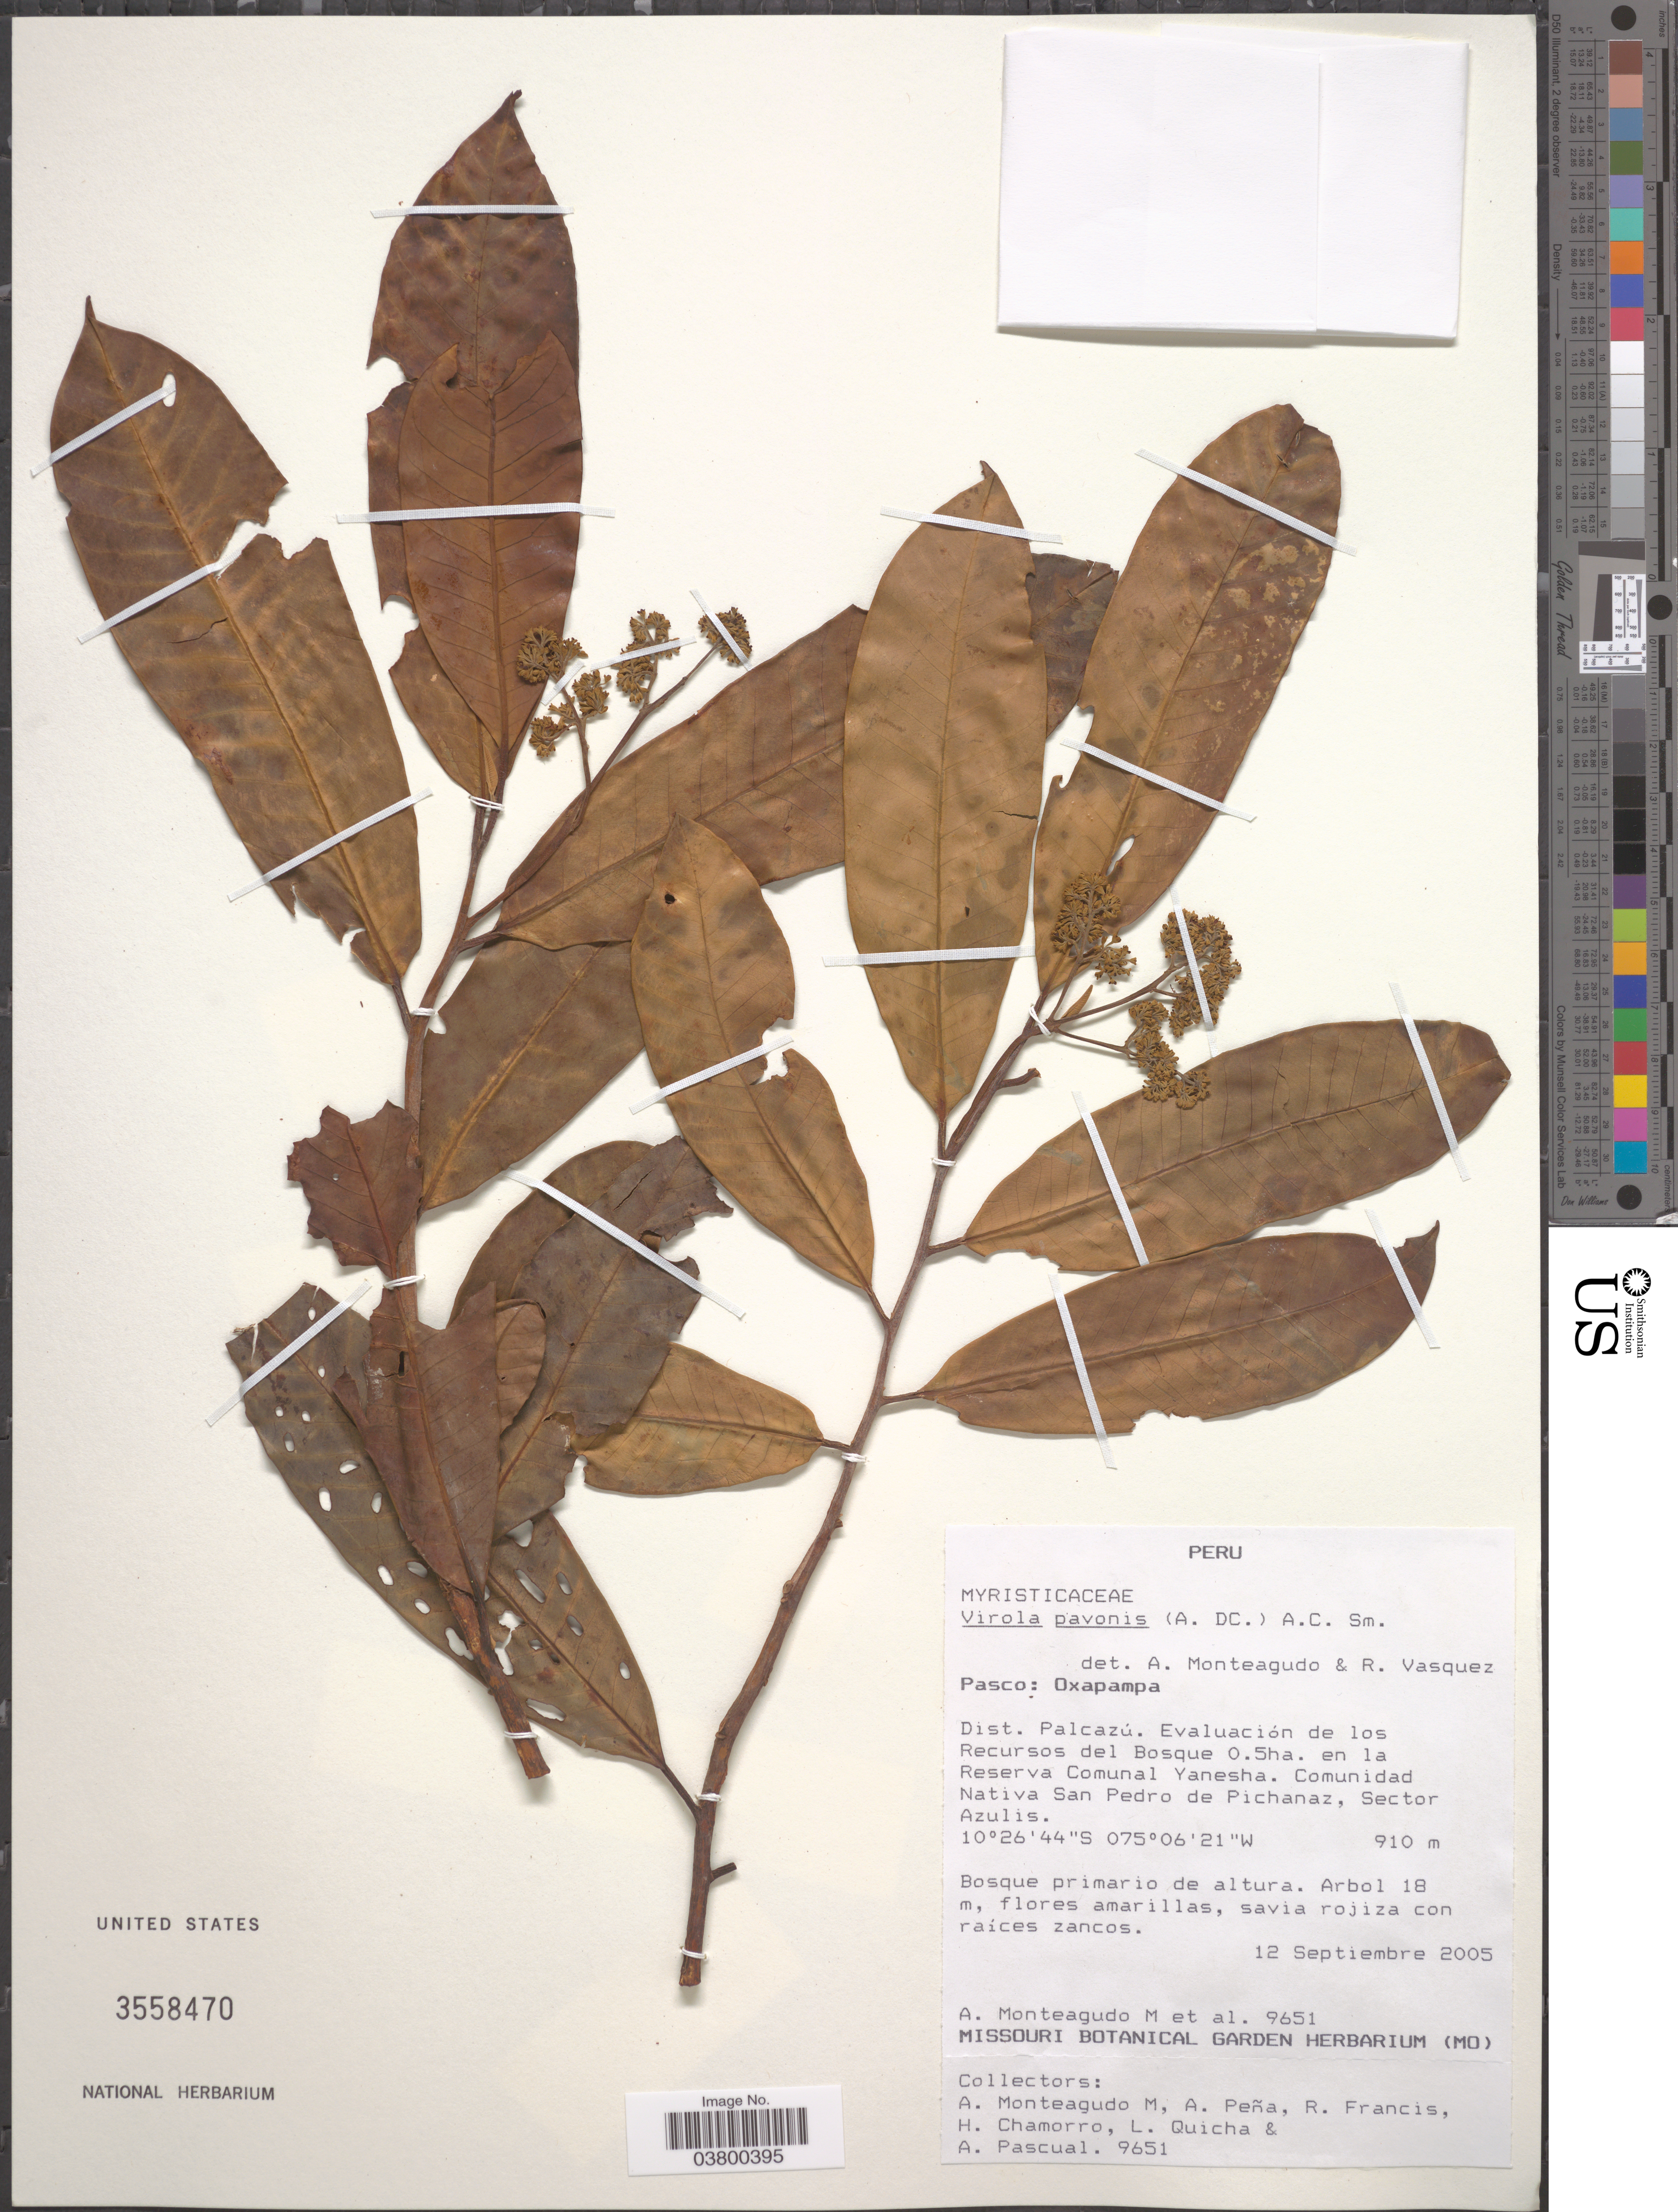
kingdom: Plantae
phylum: Tracheophyta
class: Magnoliopsida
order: Magnoliales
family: Myristicaceae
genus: Virola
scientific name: Virola pavonis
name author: (A. DC.) A.C. Sm.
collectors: A. Monteagudo, A. Peña, R. Francis, H. Chamorro & et al.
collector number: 9651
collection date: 2005-09-12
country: Peru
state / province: Pasco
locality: Oxapampa. Dist. Palcazú. Evaluación de los Recursos del Bosque 0.5ha. en la Reserva Comunal Yanesha. Comunidad Nativa San Pedro de Pichanaz, Sector Azulis.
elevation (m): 910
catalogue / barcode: US 3558470